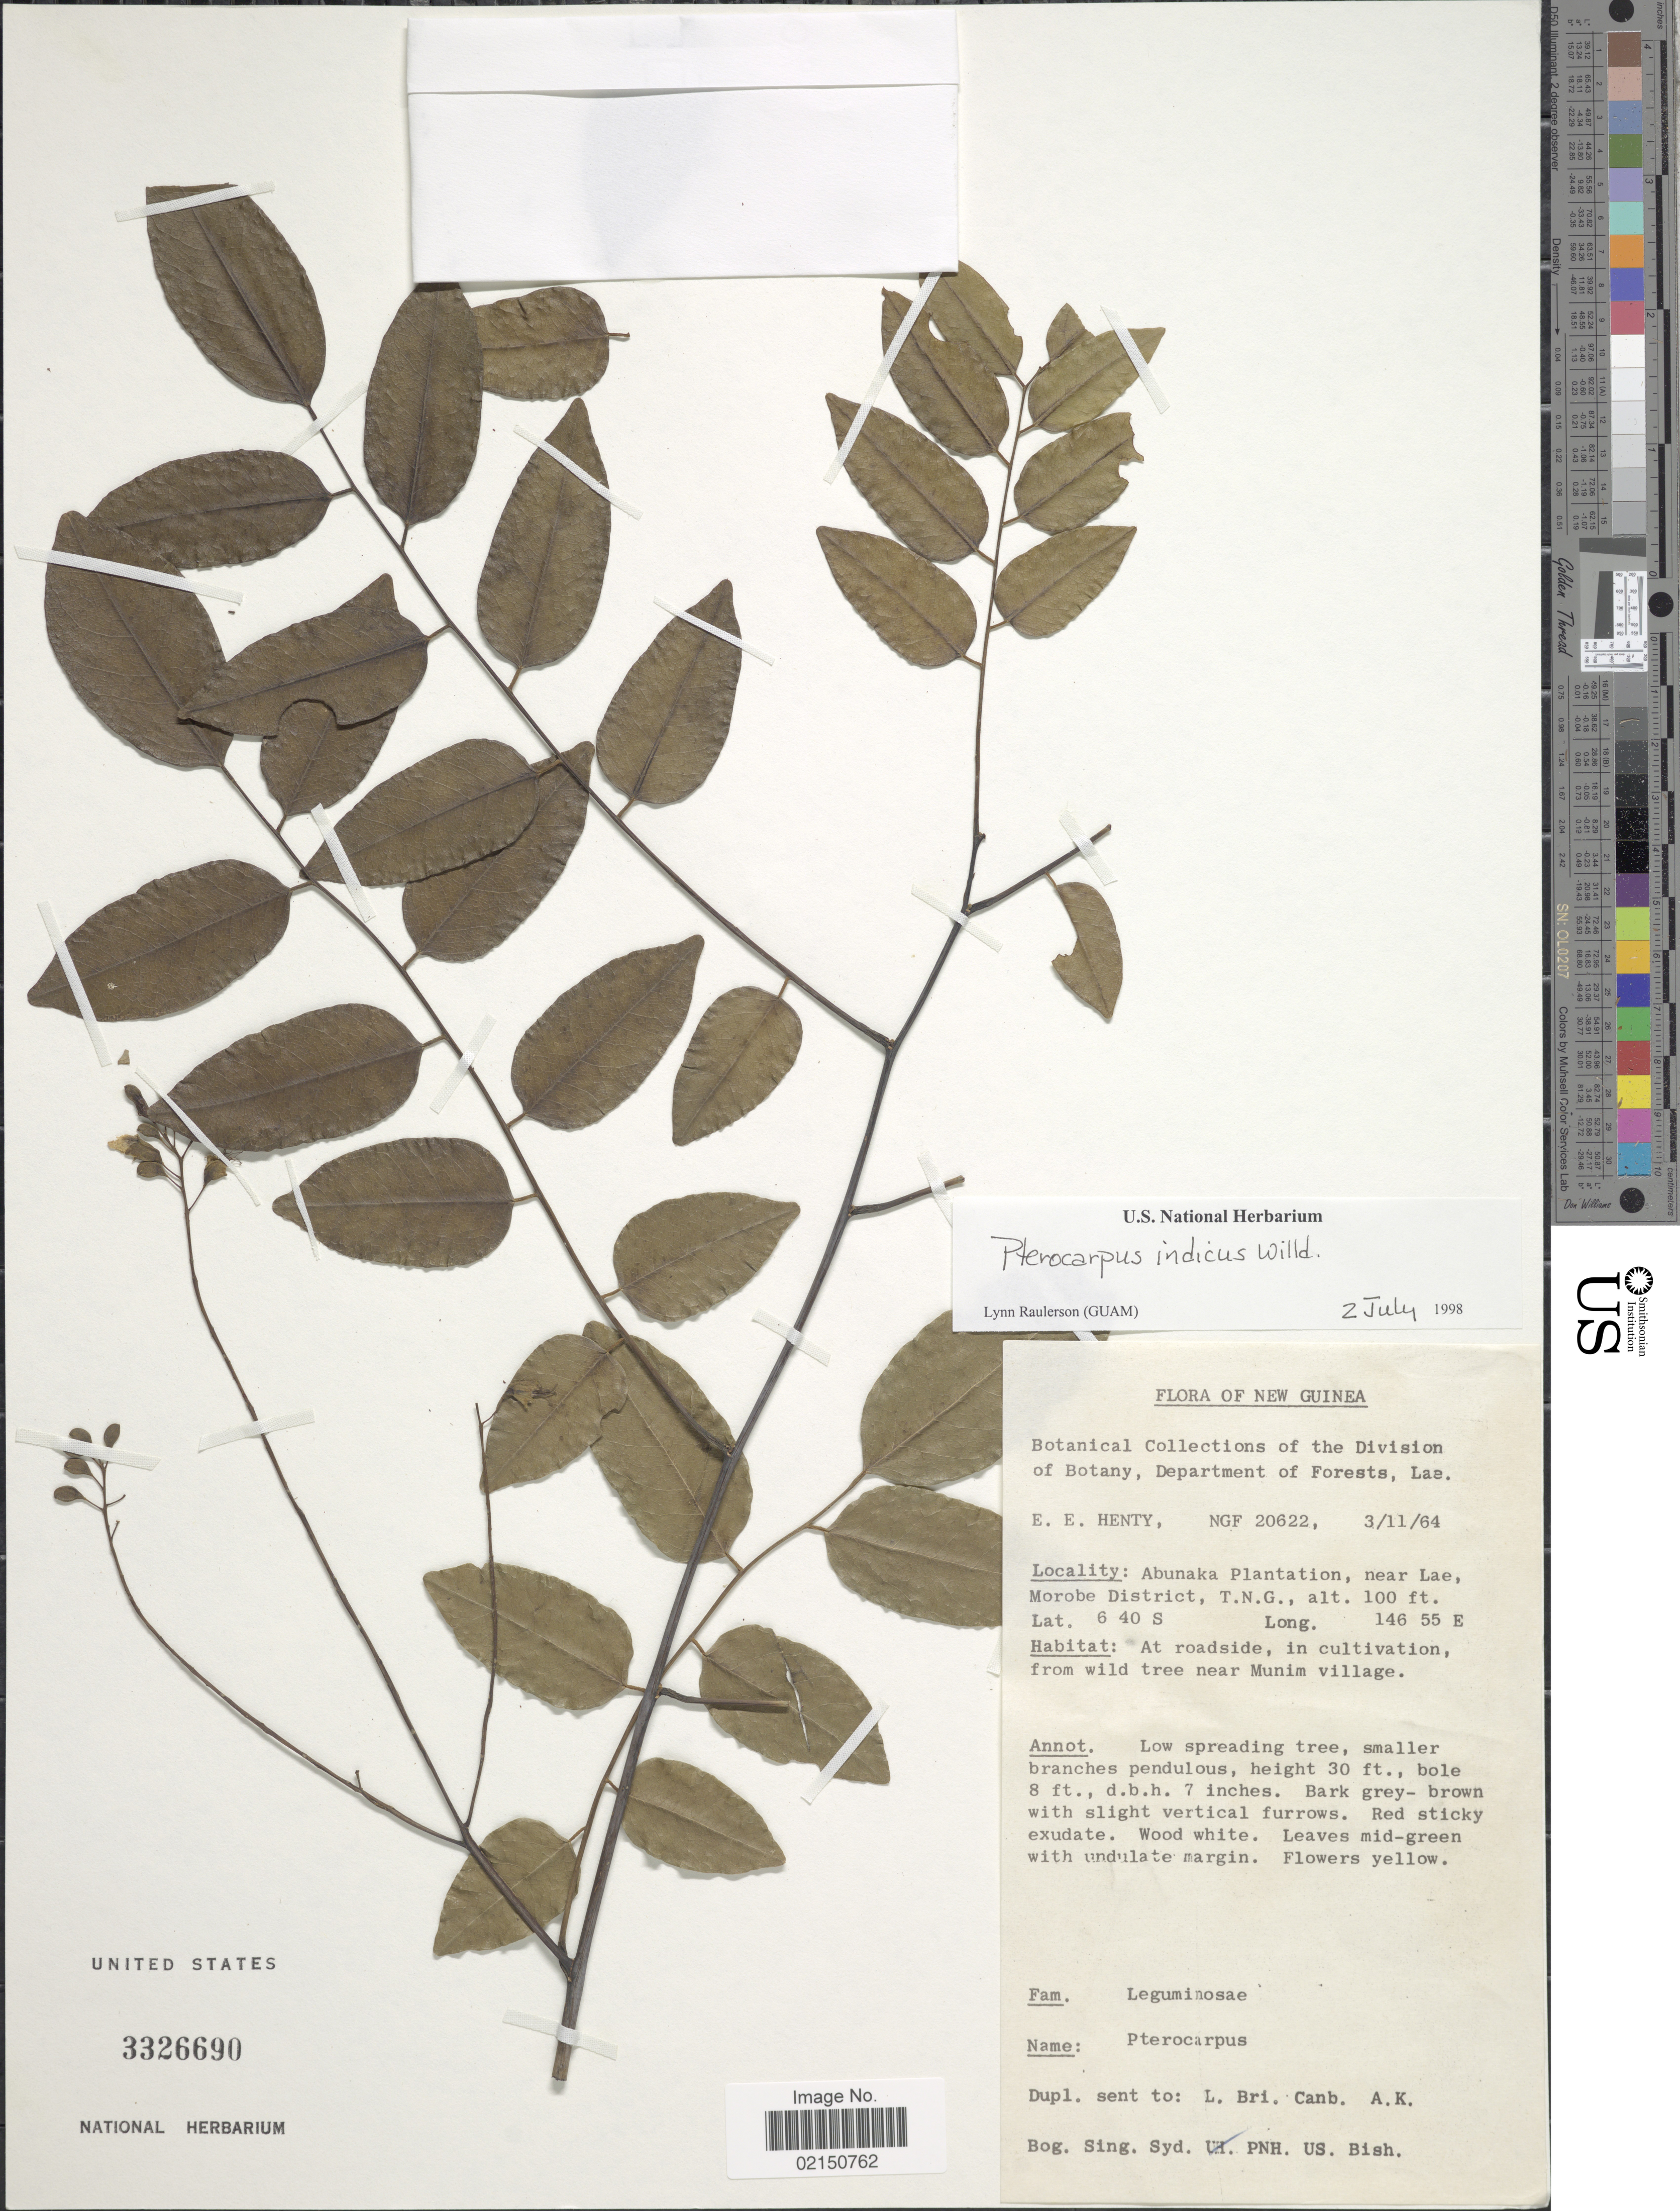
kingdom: Plantae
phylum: Tracheophyta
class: Magnoliopsida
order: Fabales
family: Fabaceae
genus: Pterocarpus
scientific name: Pterocarpus indicus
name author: Willd.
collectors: E. Henty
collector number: NGF 20622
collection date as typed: Transcribed d/m/y: 3/11/64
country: Papua New Guinea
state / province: Morobe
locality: New Guinea. Abunaka Plantation, near Lae, T.N.G. near Munim village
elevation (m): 30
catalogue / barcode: US 3326690